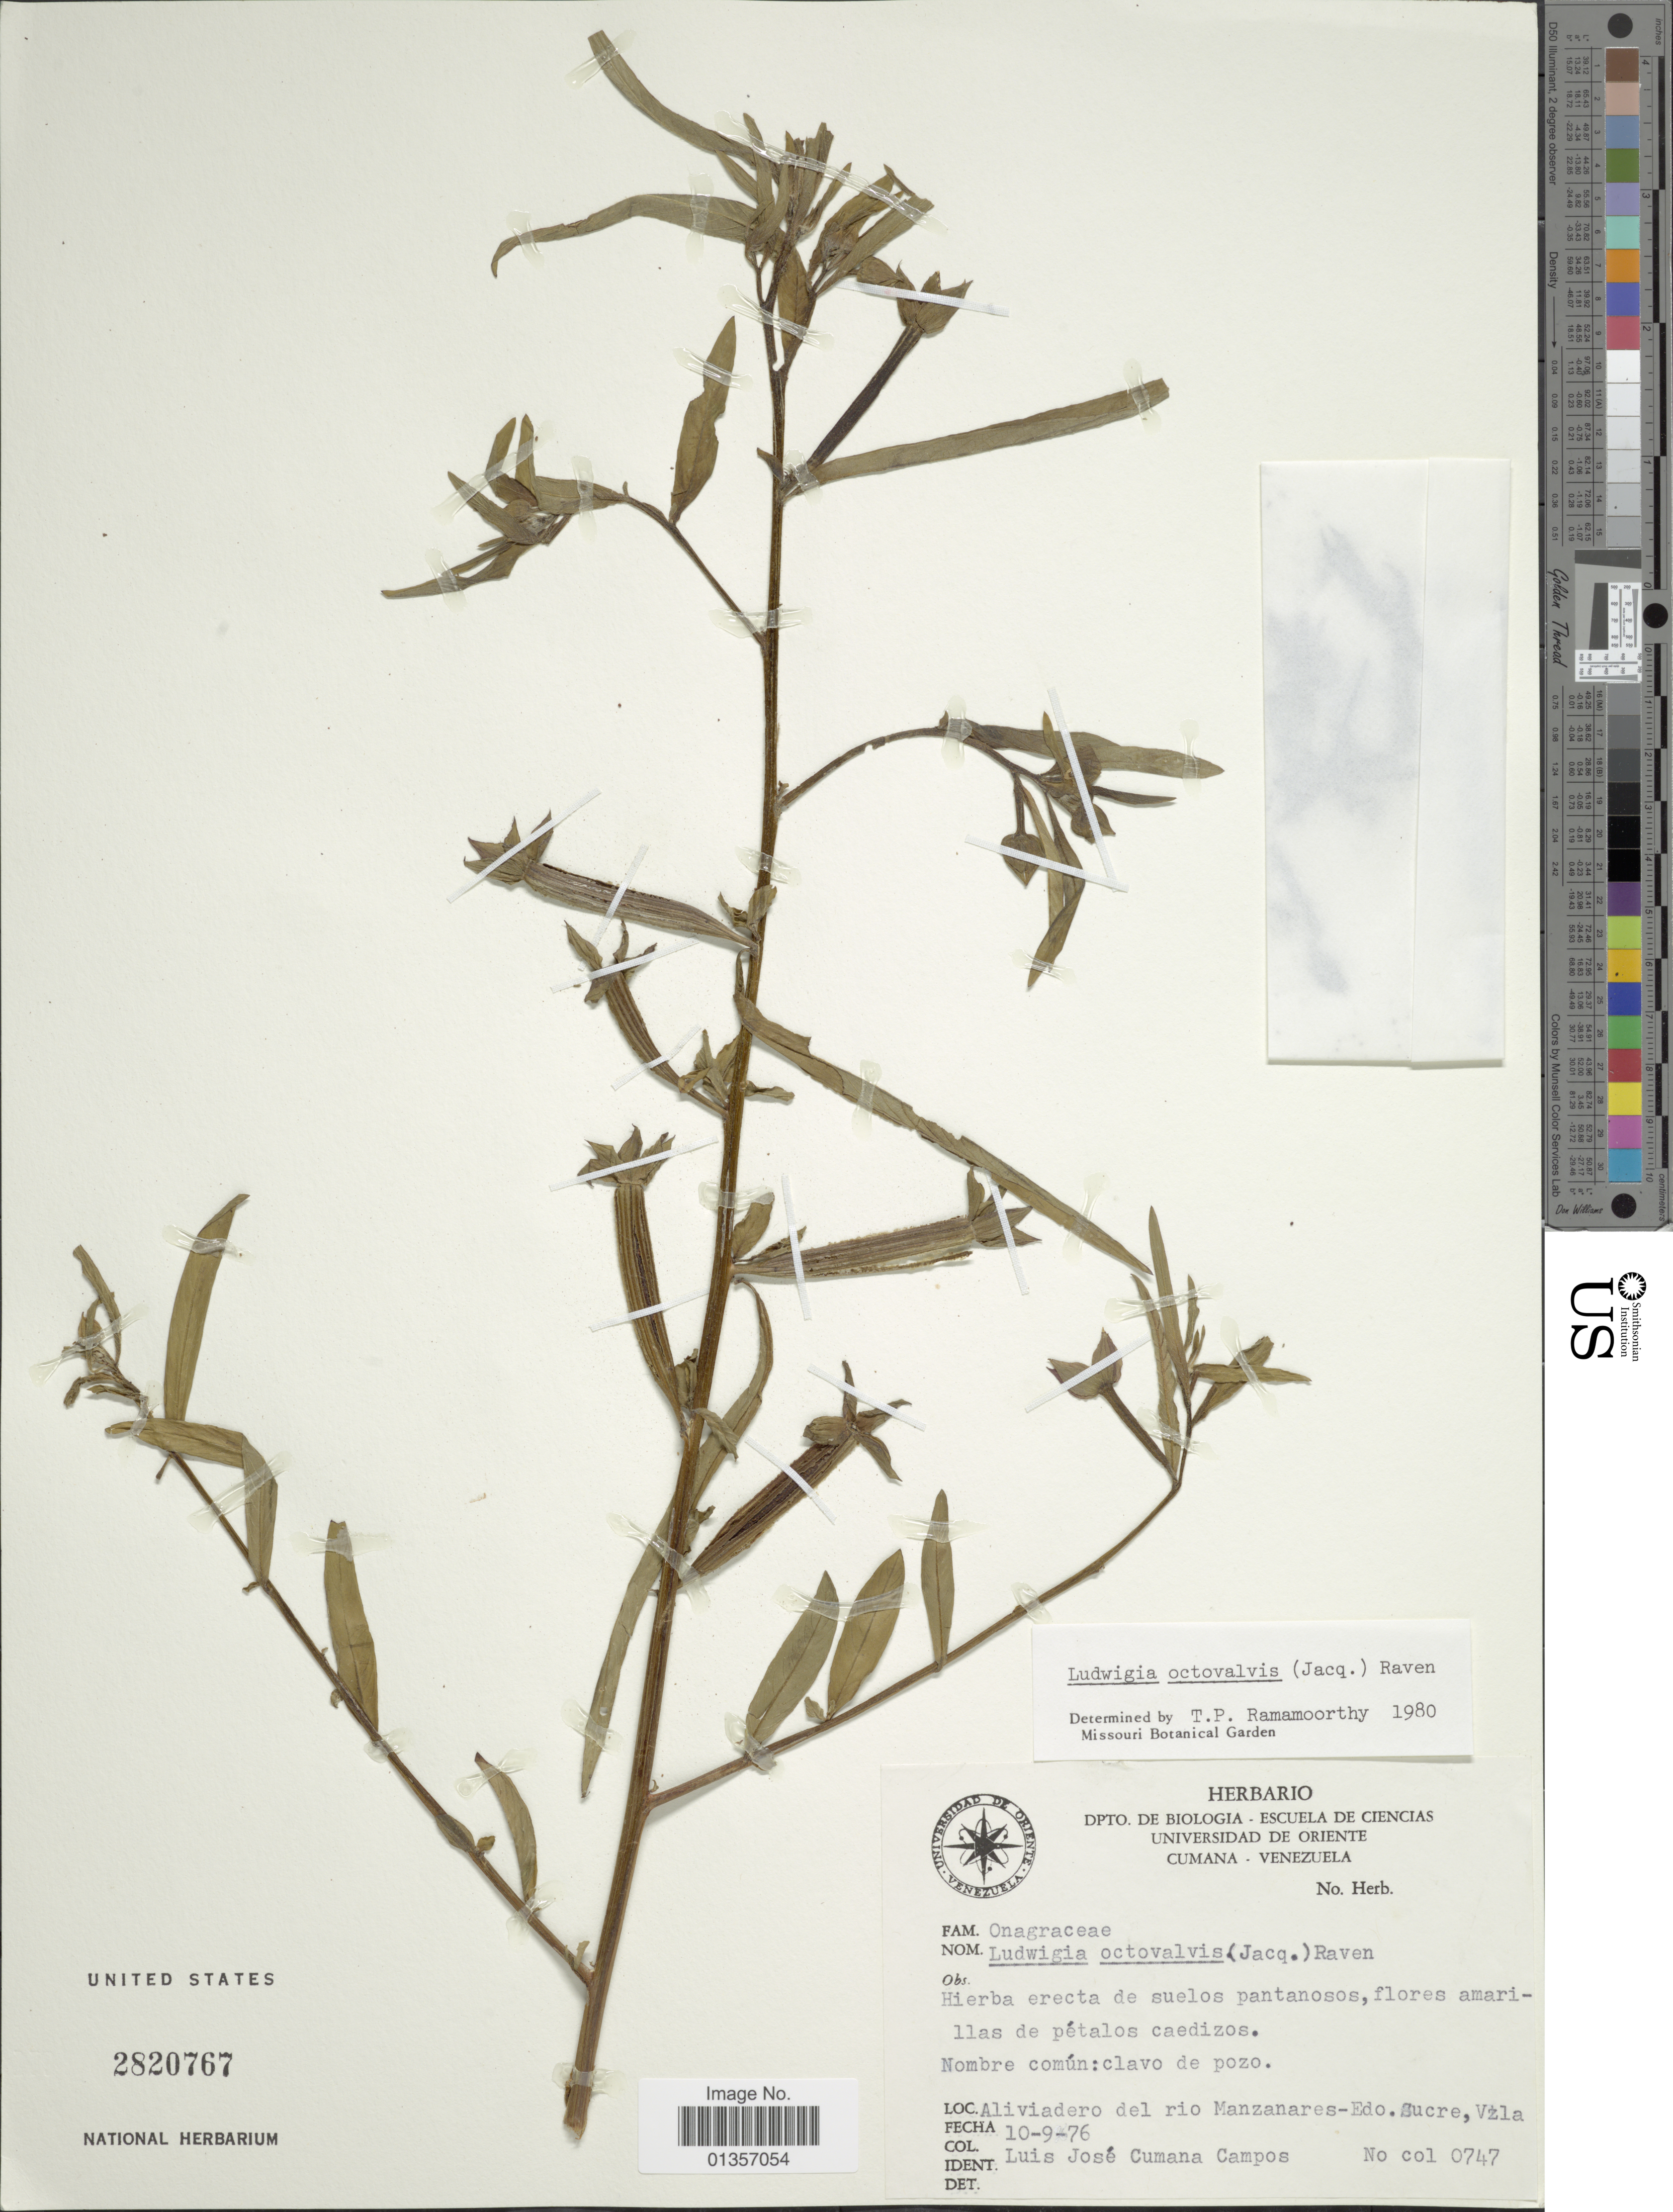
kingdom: Plantae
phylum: Tracheophyta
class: Magnoliopsida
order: Myrtales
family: Onagraceae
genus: Ludwigia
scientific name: Ludwigia octovalvis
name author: (Jacq.) P.H. Raven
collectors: L. J. Cumaná C.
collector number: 0747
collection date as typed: Transcribed d/m/y: 10/9/76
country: Venezuela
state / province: Sucre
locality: Aliviadero del rio Manzanares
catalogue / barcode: US 2820767